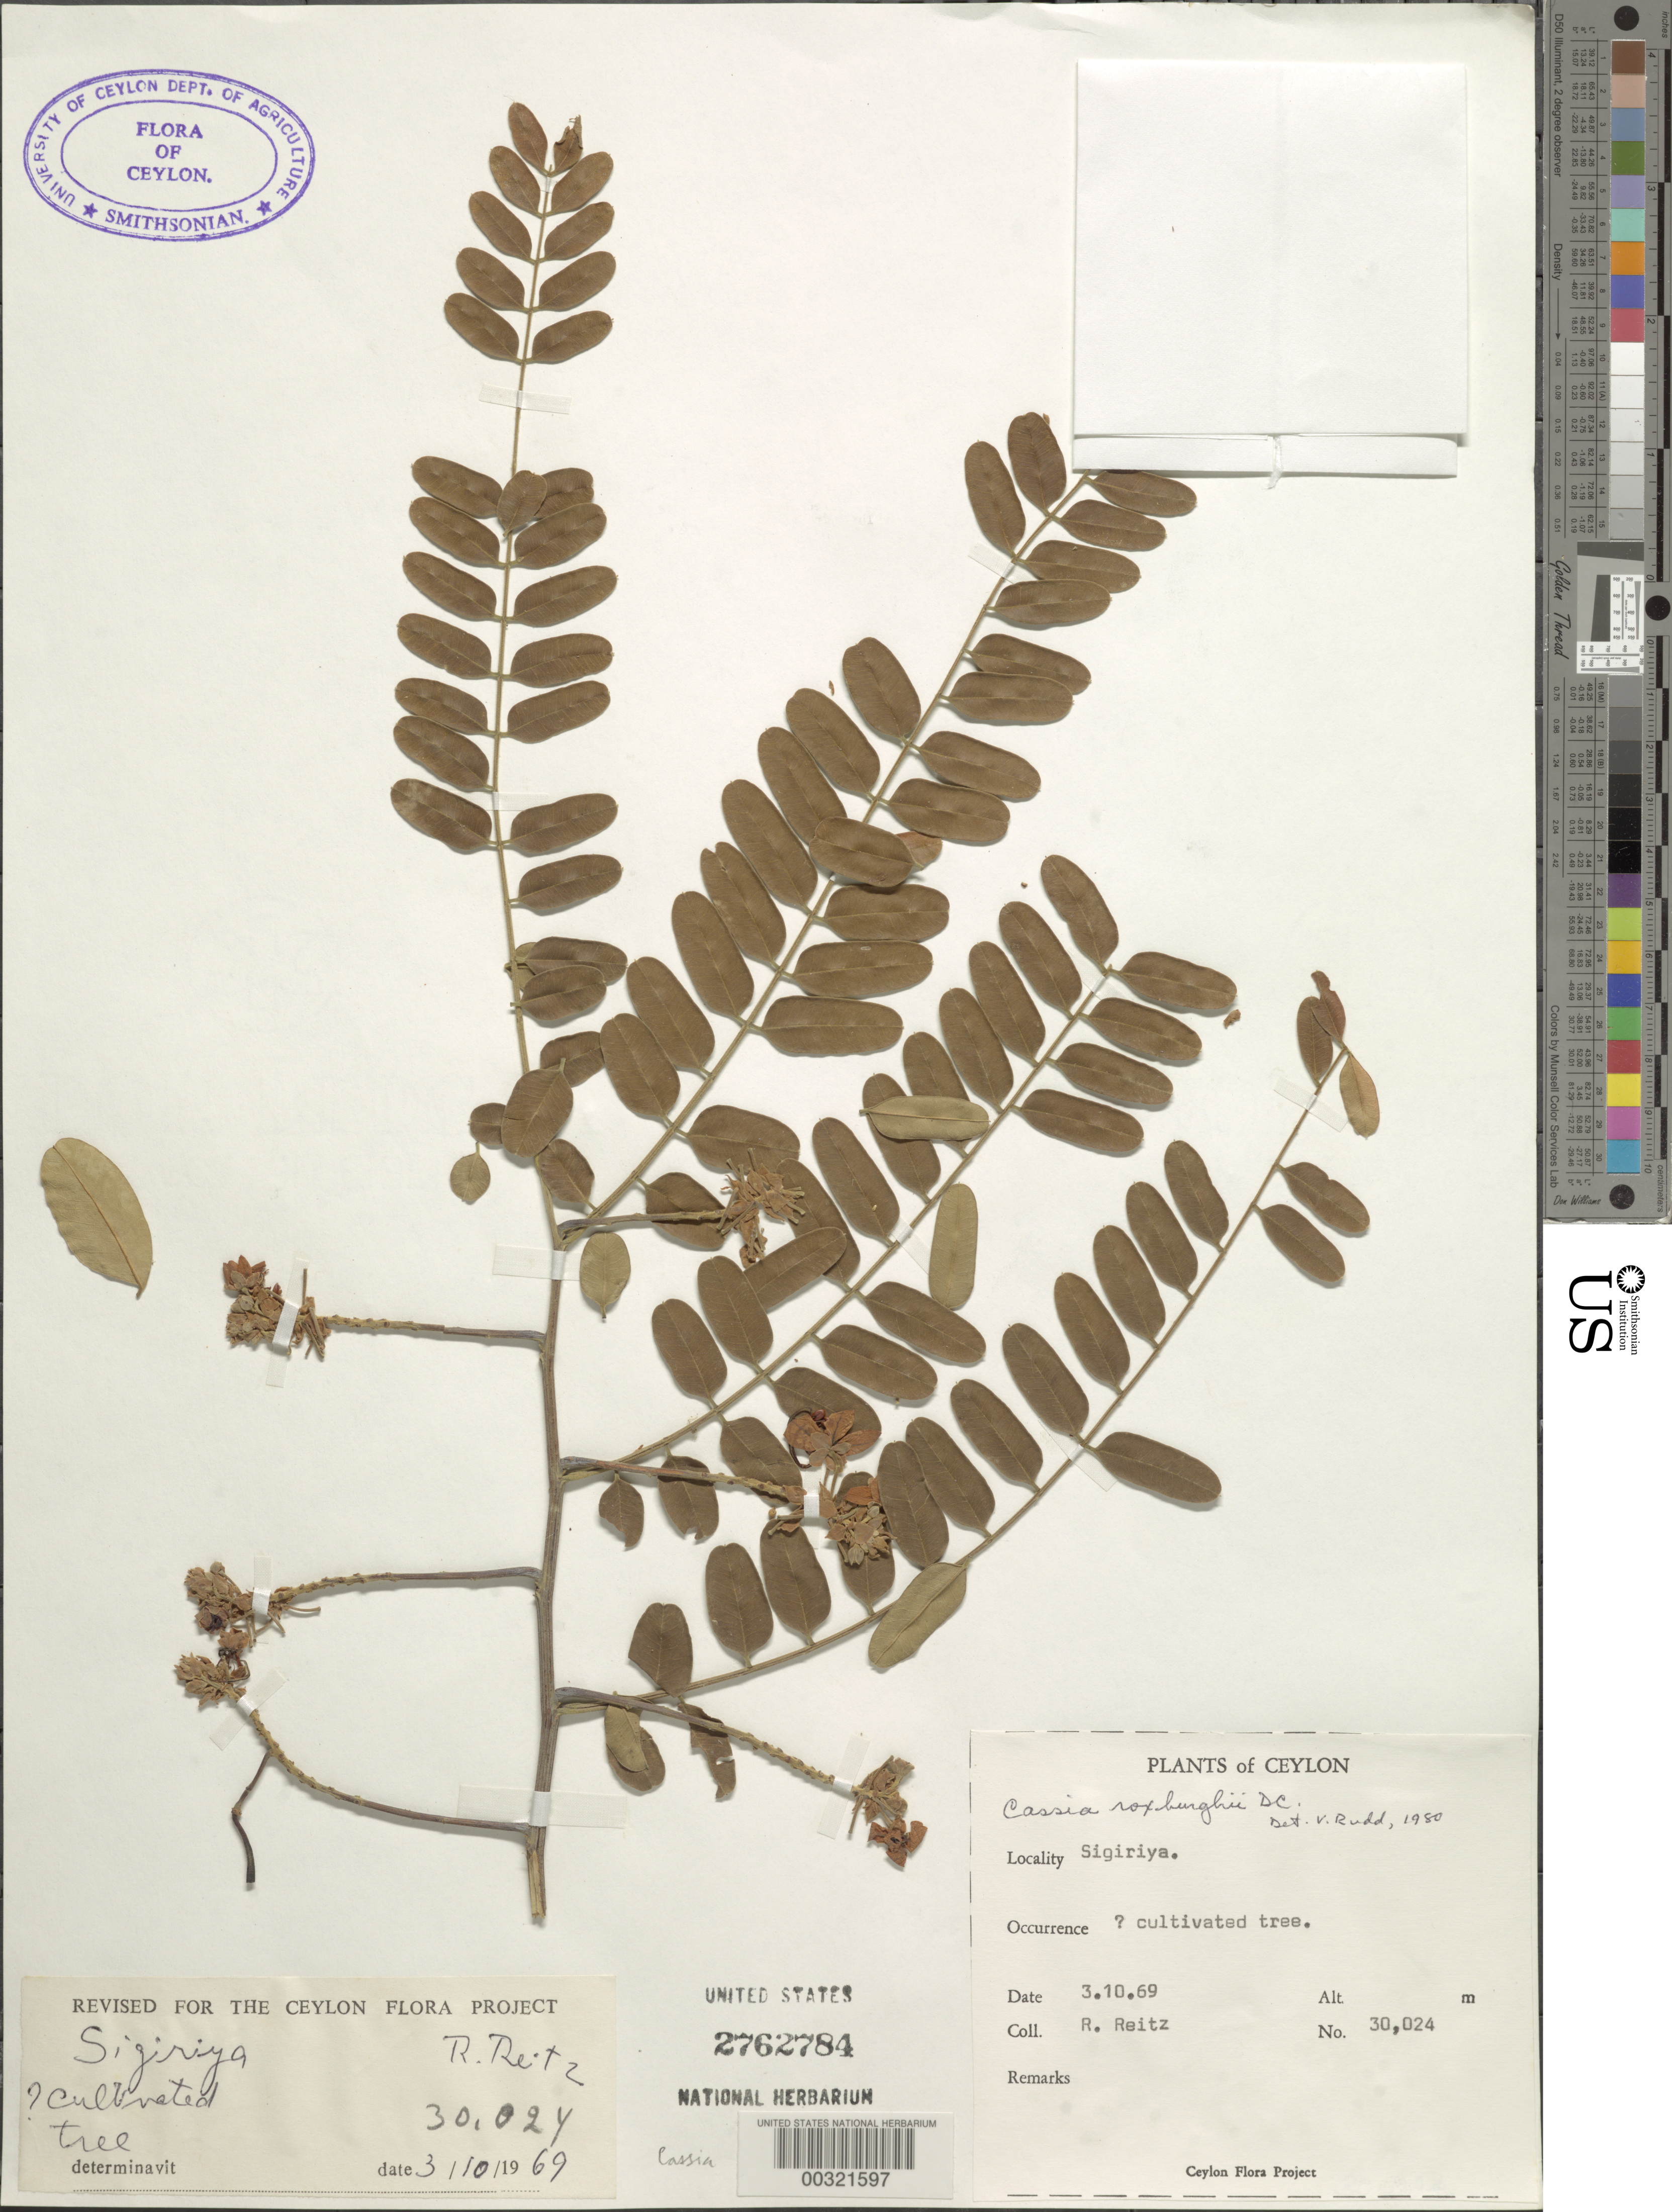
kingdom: Plantae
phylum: Tracheophyta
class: Magnoliopsida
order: Fabales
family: Fabaceae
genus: Cassia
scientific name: Cassia roxburghii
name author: Steud.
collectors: R. Reitz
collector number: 30024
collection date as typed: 03 Oct 1969 or 10 Mar 1969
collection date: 1969-03-10 or 1969-10-03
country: Sri Lanka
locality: Sigiriya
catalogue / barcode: US 2762784